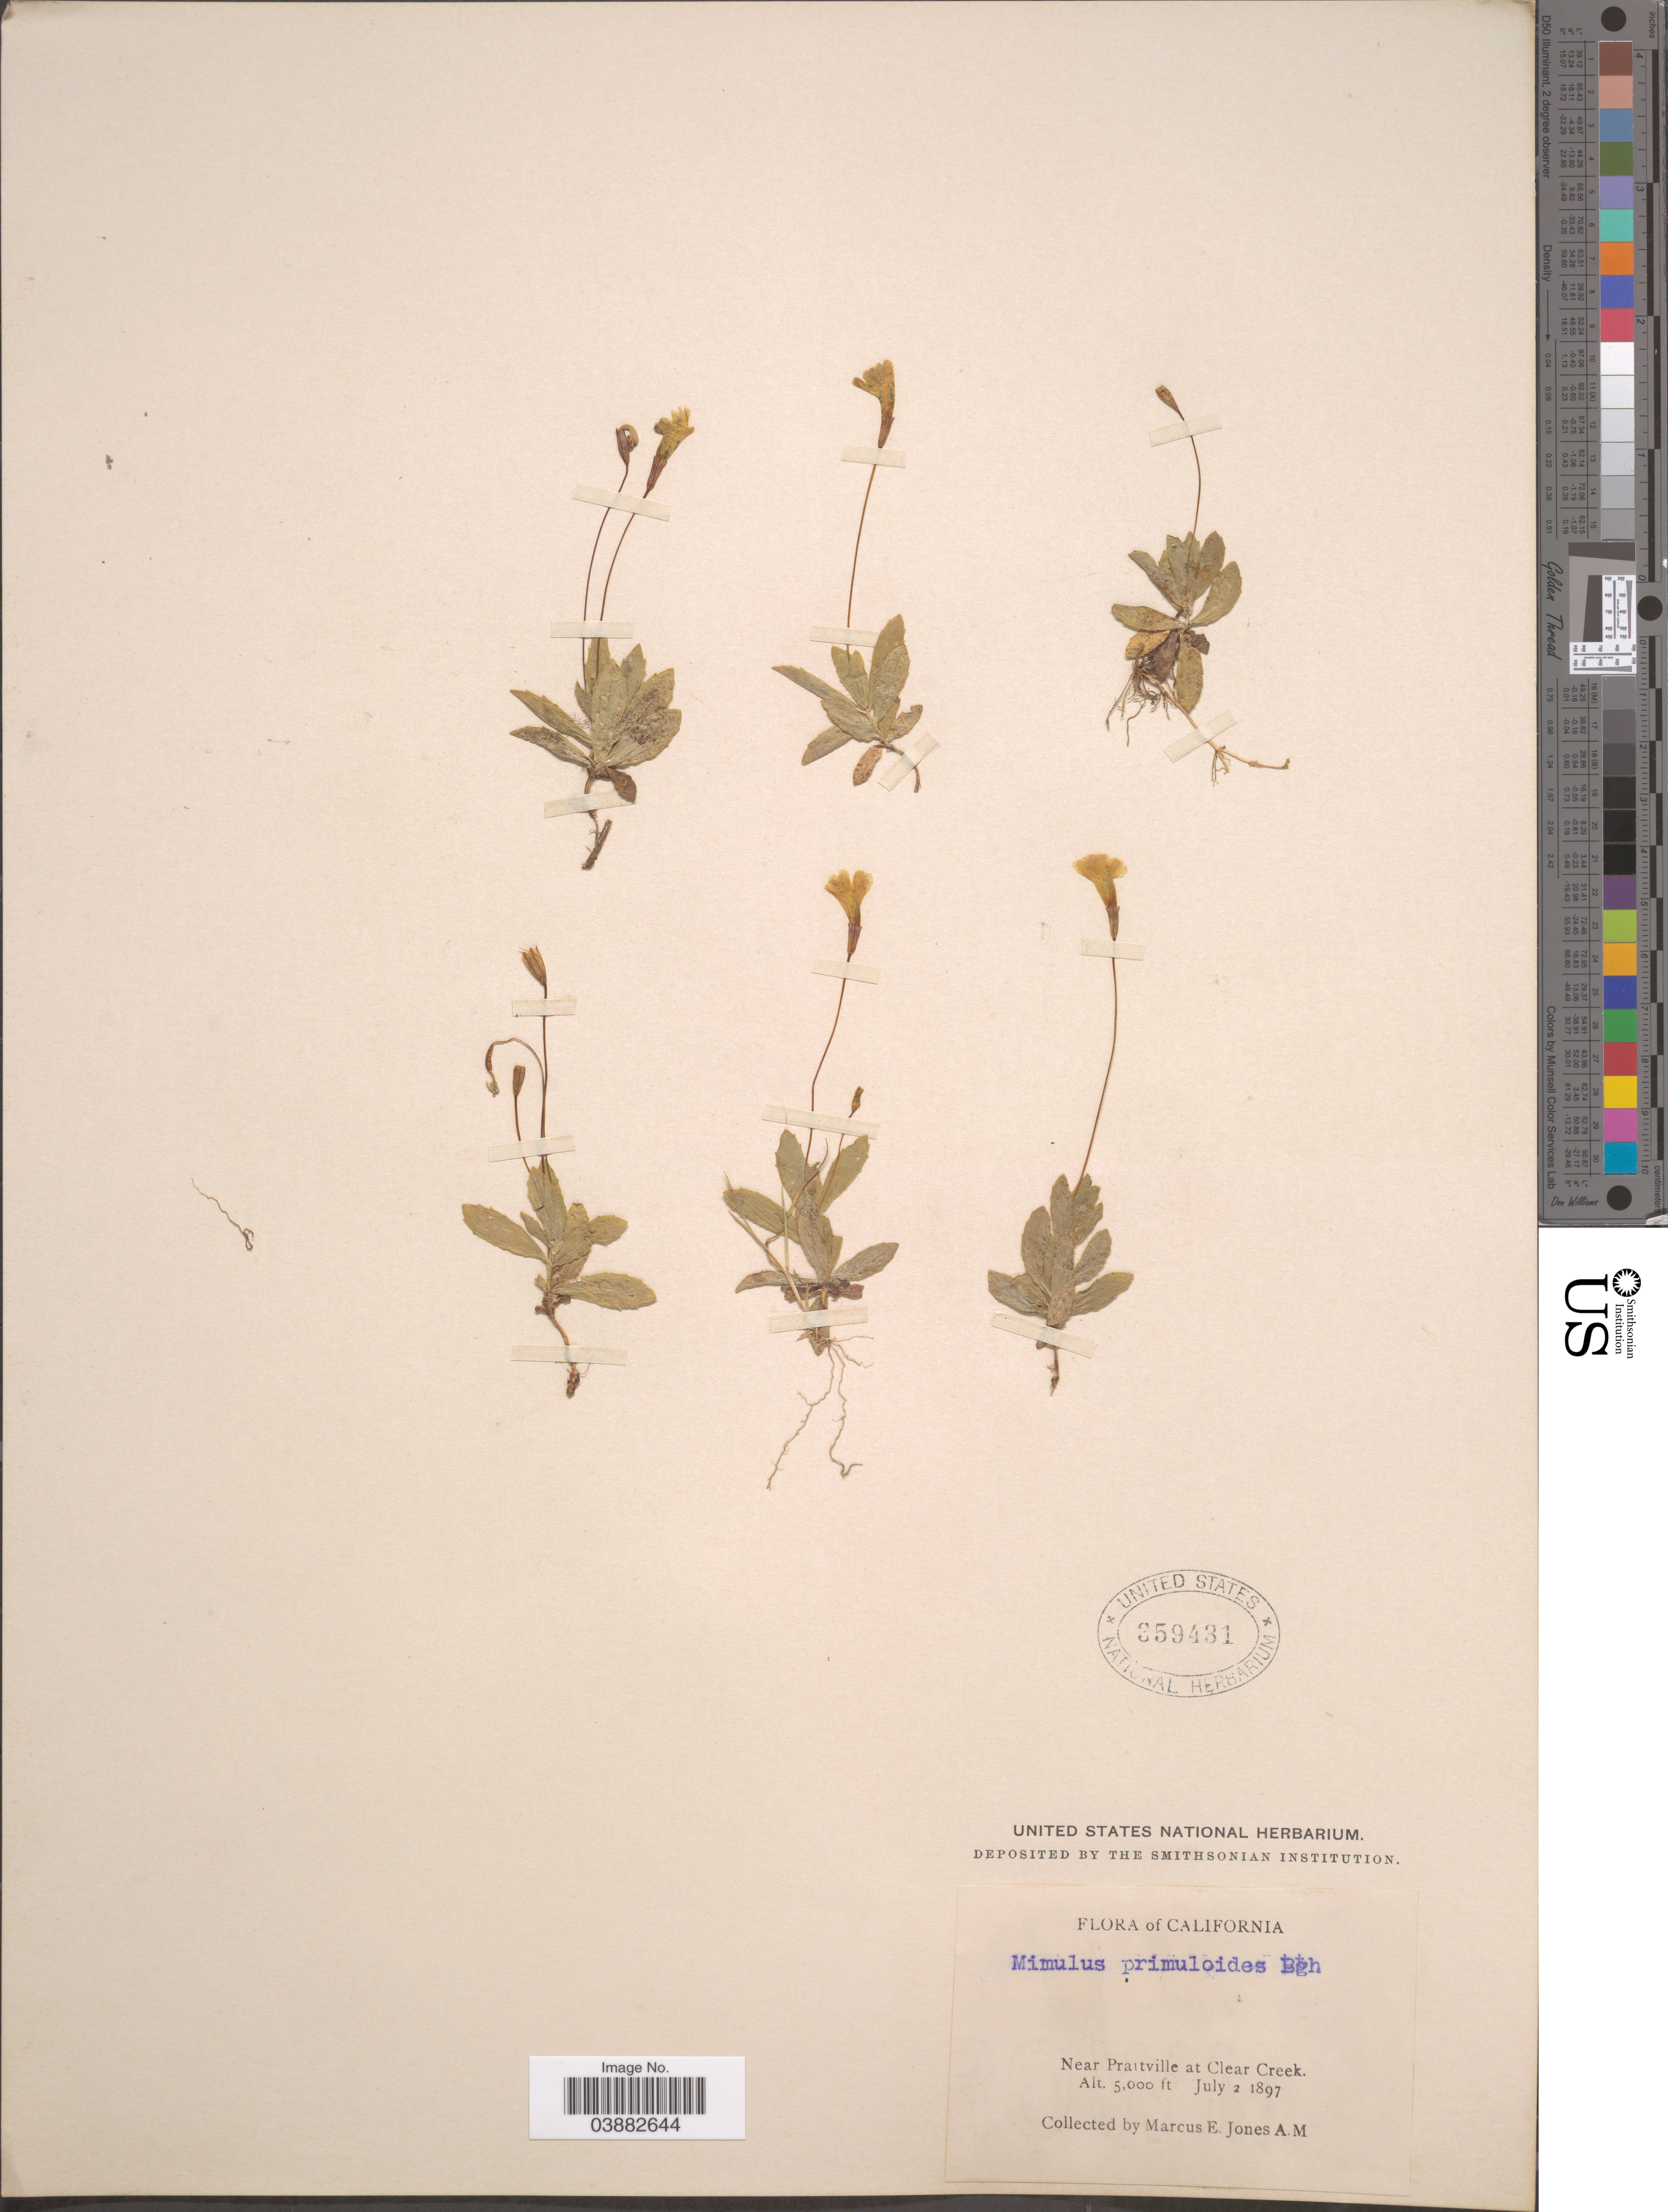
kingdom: Plantae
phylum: Tracheophyta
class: Magnoliopsida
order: Lamiales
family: Phrymaceae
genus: Mimulus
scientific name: Mimulus primuloides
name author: Benth.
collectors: M. E. Jones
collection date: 1897-07-02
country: United States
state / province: California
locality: Near Pratville at Clear Creek.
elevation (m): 1524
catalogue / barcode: US 359431